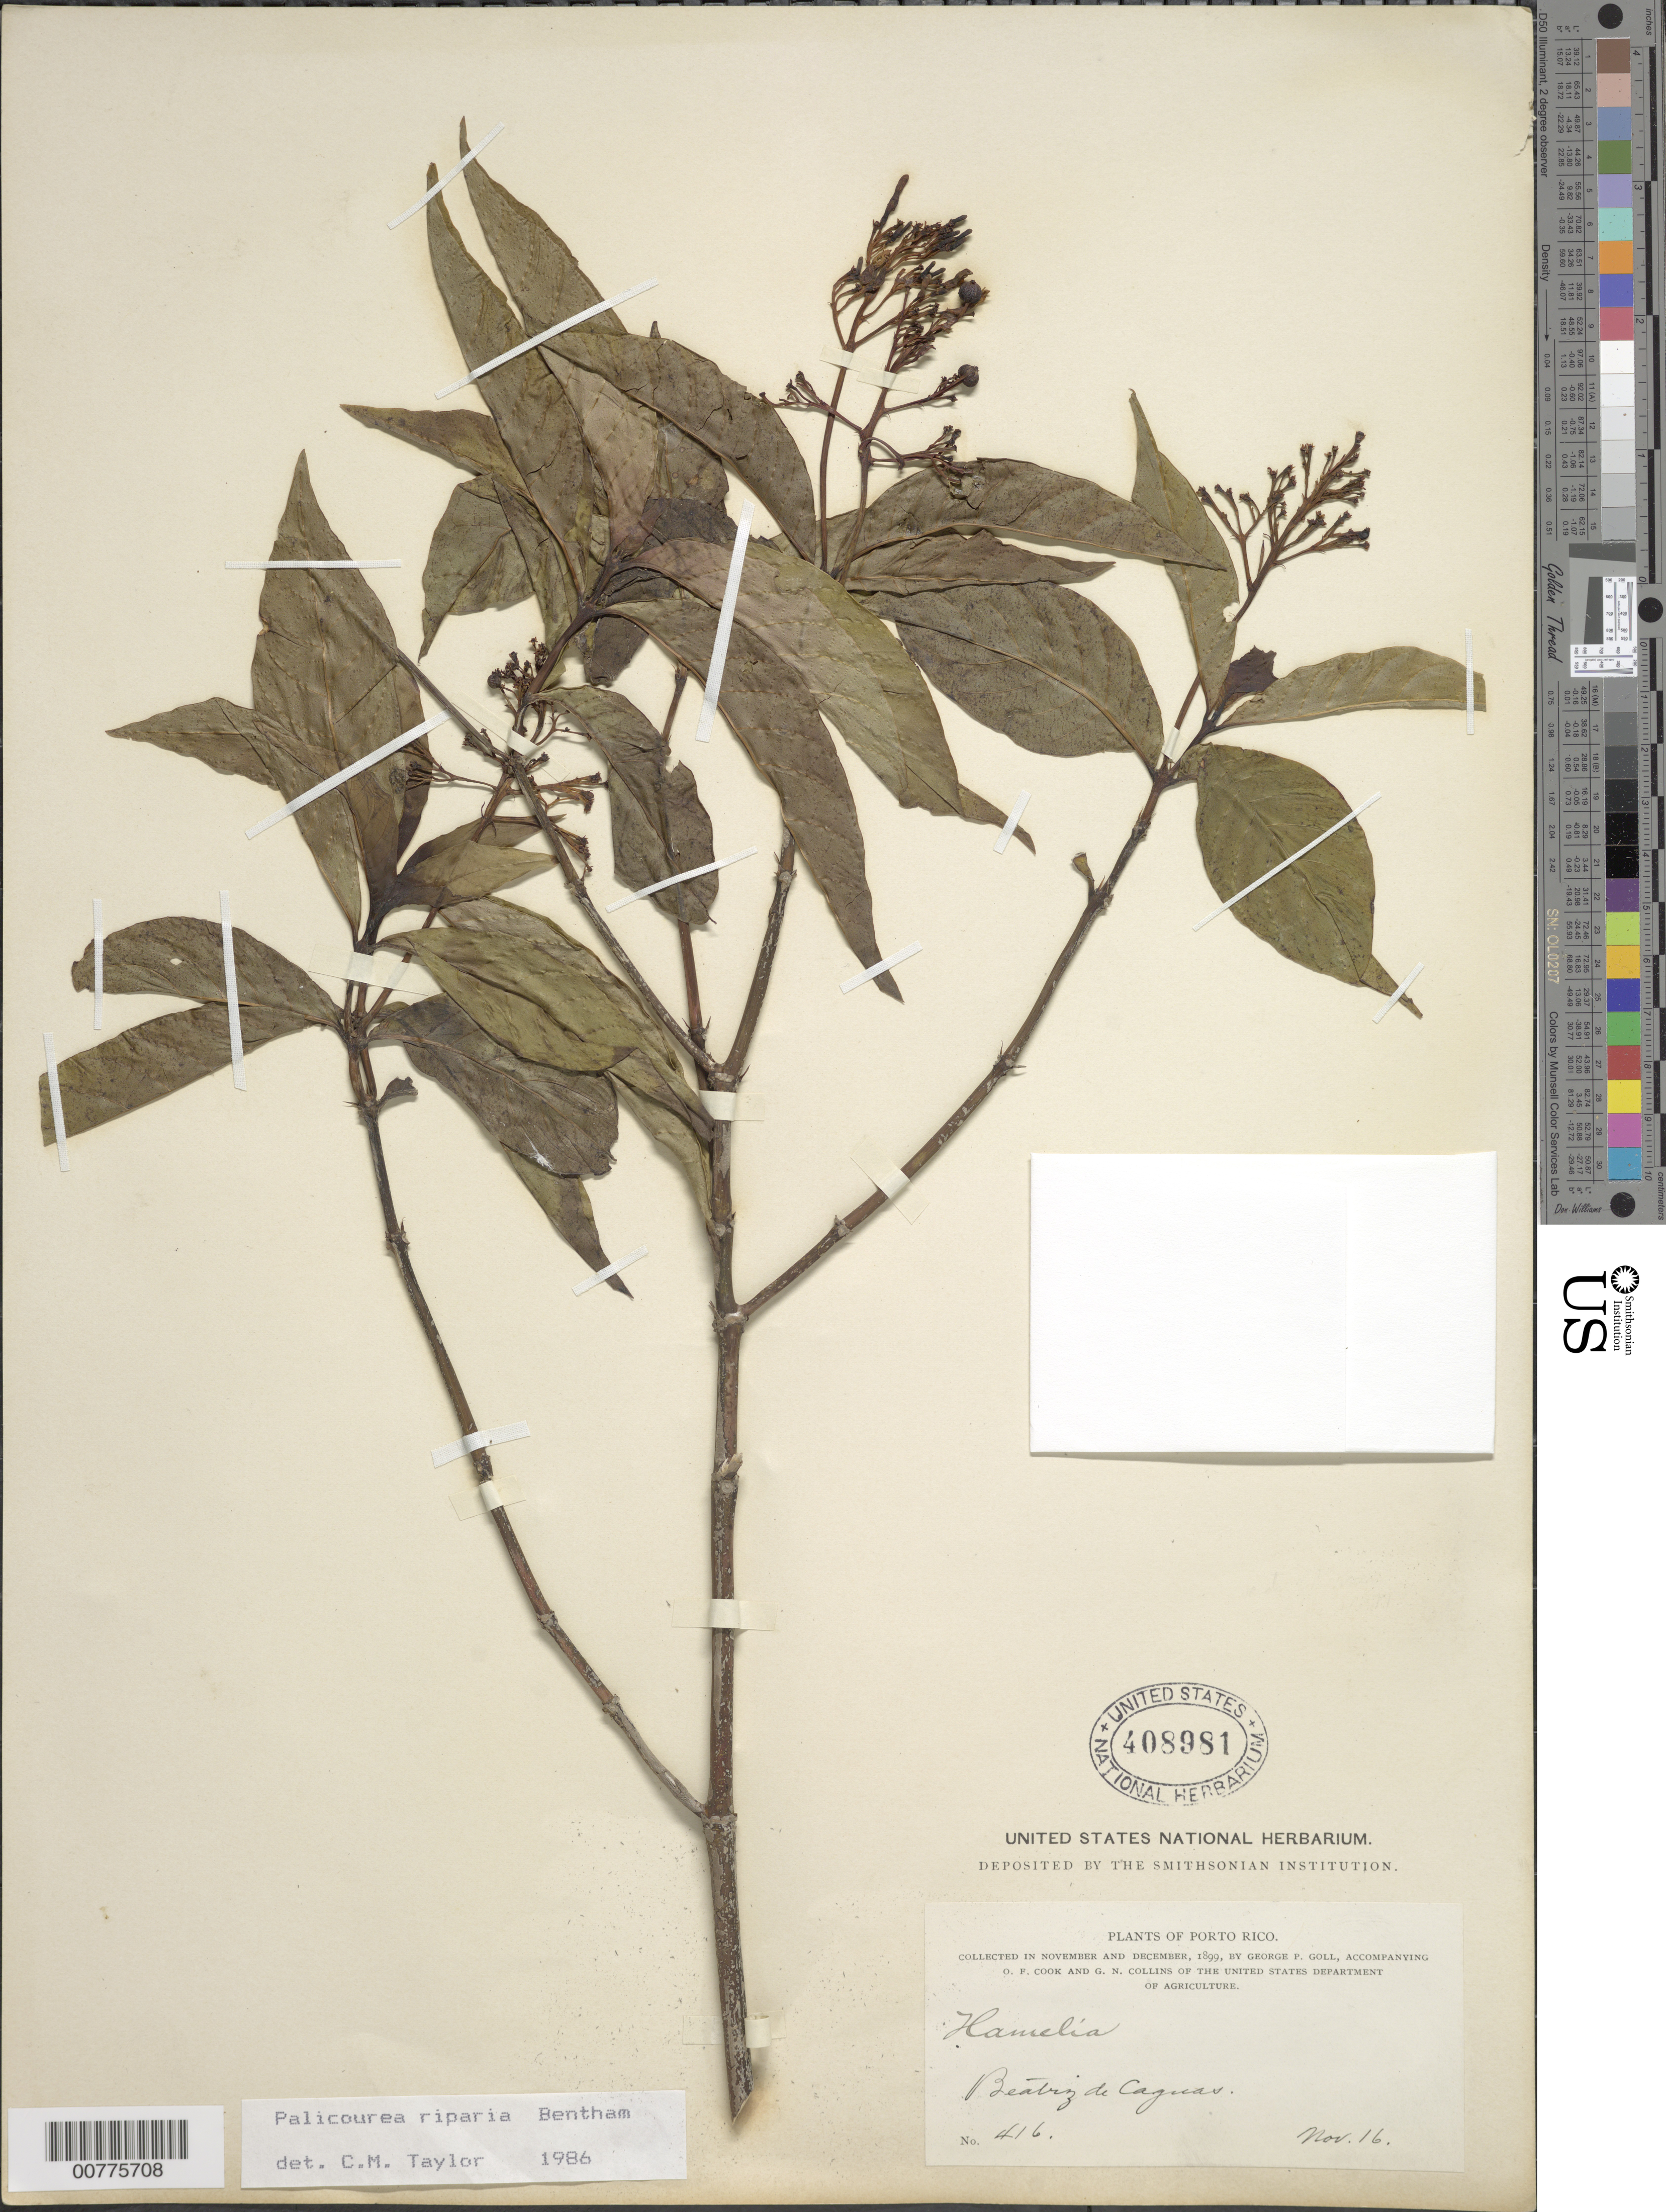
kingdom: Plantae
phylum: Tracheophyta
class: Magnoliopsida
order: Gentianales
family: Rubiaceae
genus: Palicourea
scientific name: Palicourea croceoides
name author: Desv. ex Ham.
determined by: Taylor, Charlotte M.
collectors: G. Goll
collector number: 416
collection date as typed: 16 Nov 1899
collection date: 1899-11-16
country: Puerto Rico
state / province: Caguas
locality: Beatriz de Caguas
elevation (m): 300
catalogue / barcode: US 408981